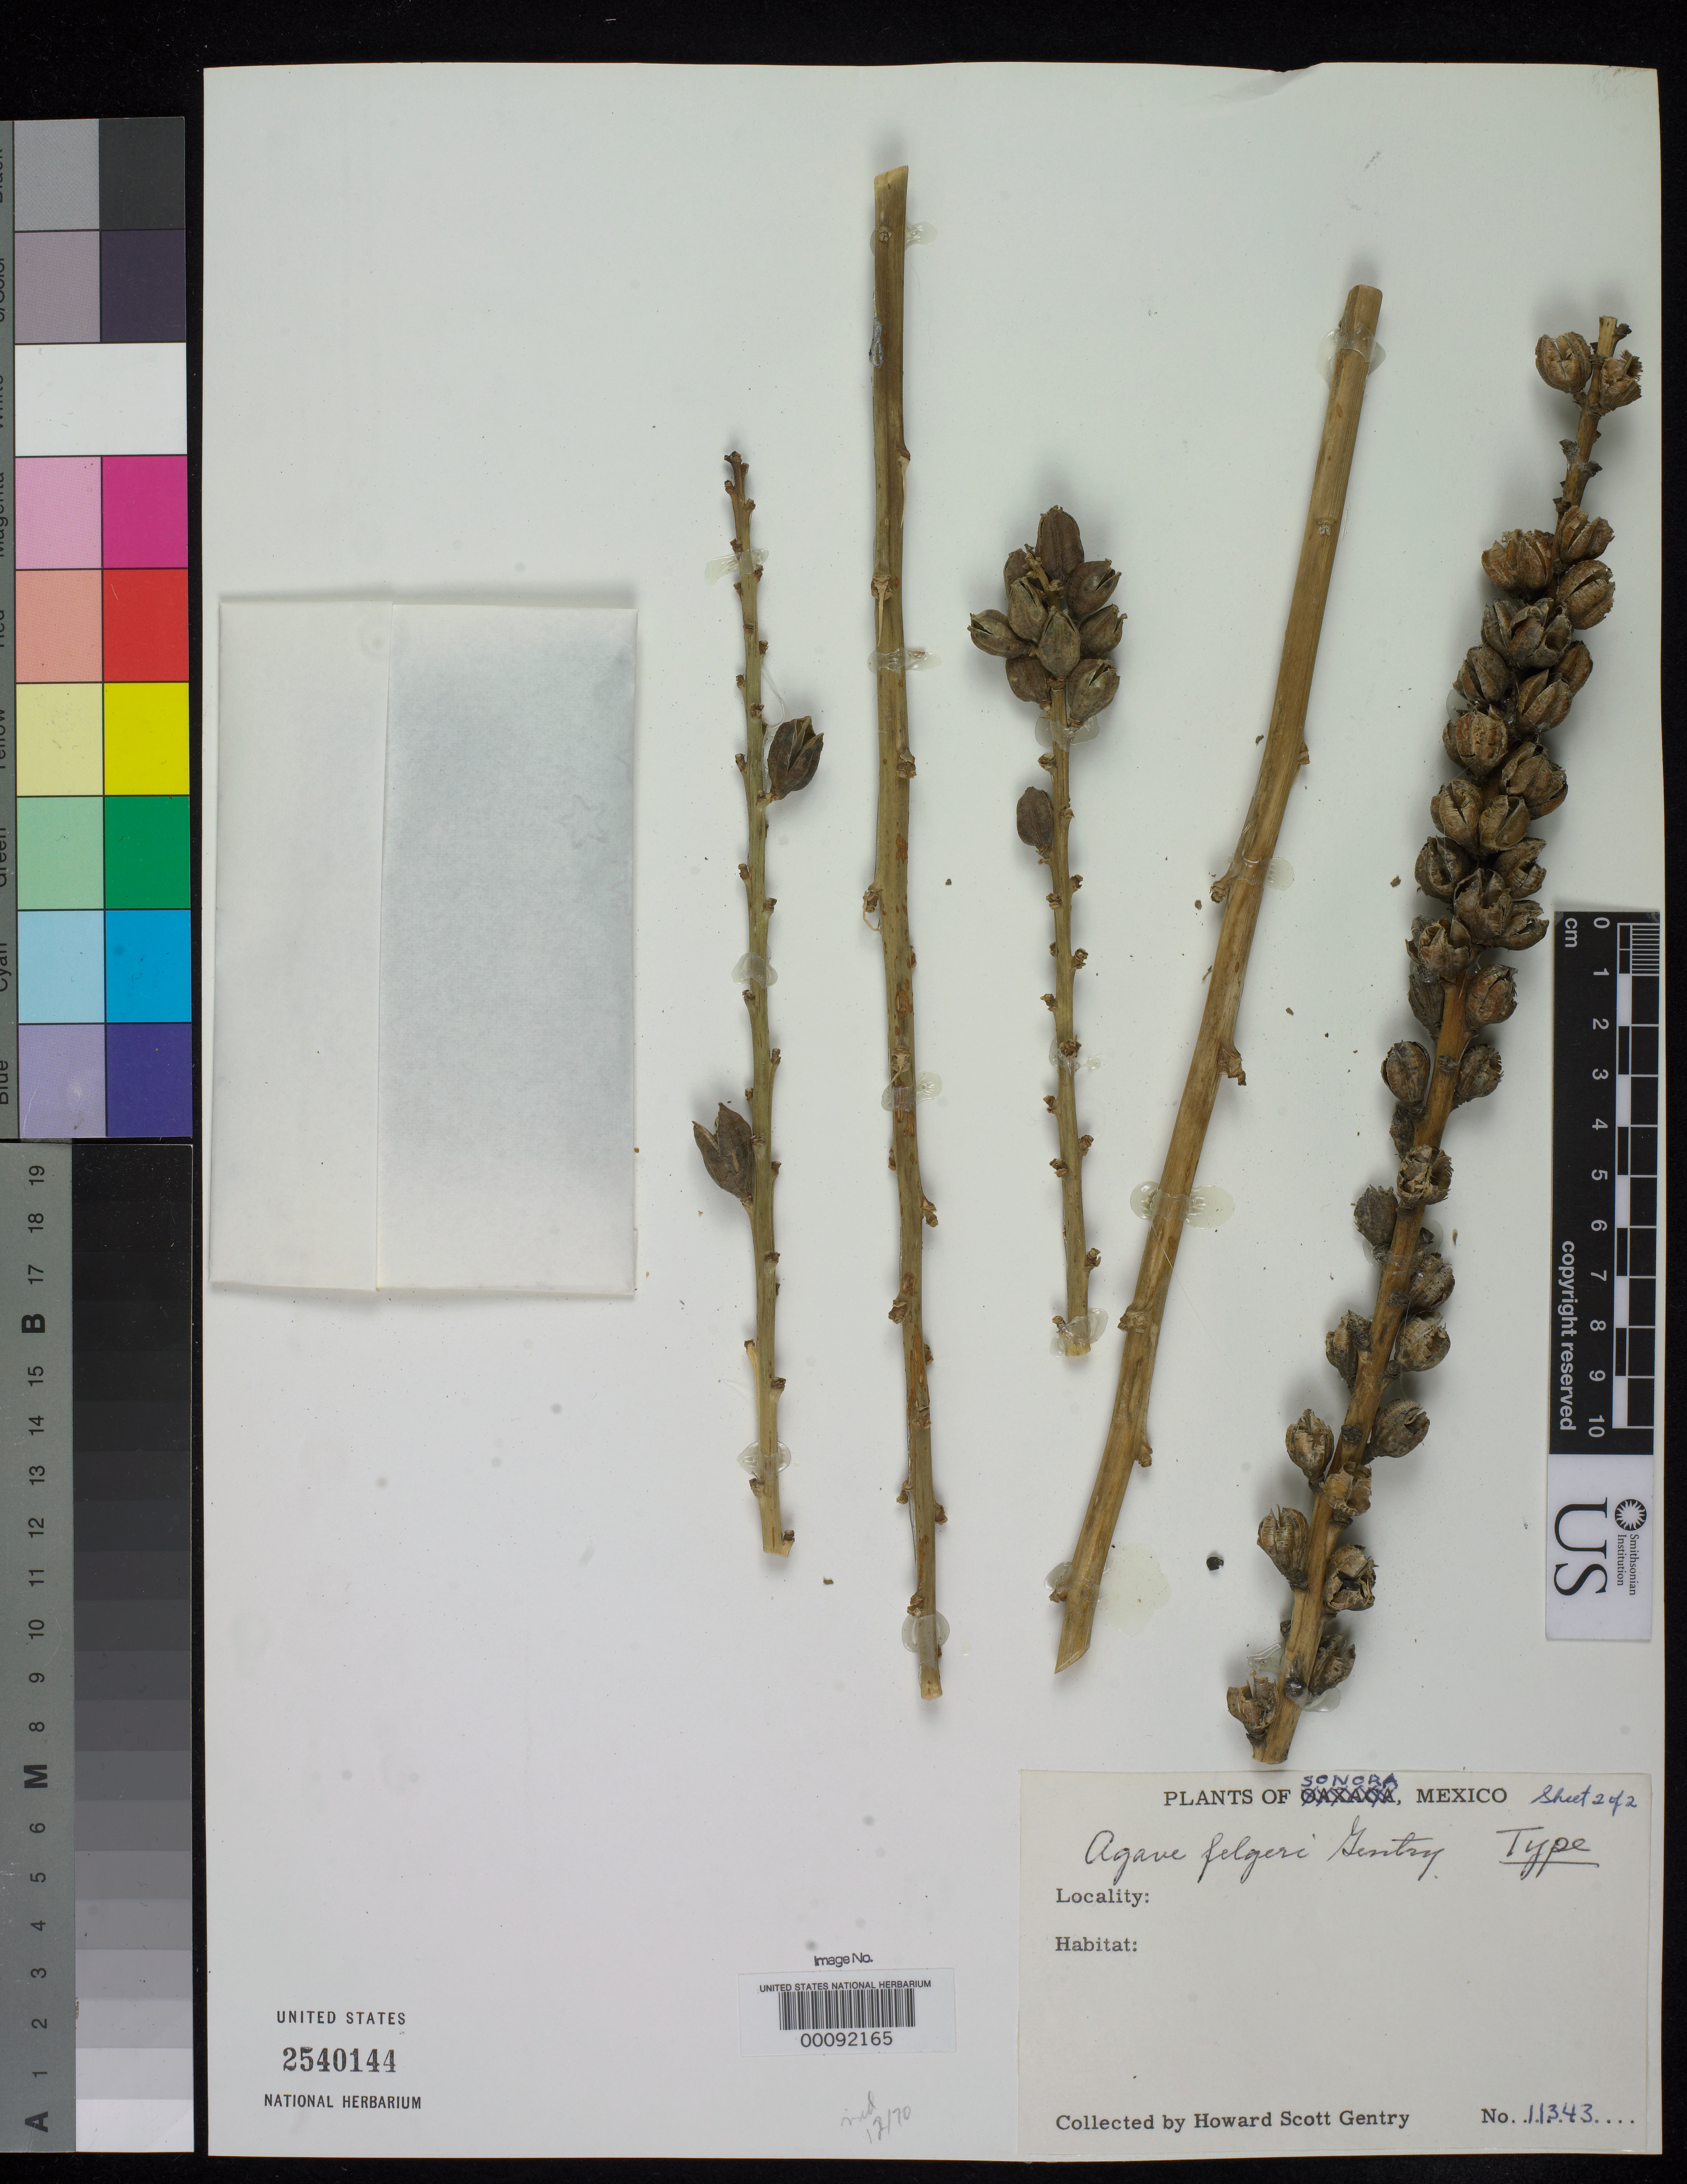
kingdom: Plantae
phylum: Tracheophyta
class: Liliopsida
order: Asparagales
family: Asparagaceae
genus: Agave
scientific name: Agave felgeri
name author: Gentry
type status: Holotype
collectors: H. S. Gentry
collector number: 11343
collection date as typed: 13 Dec 1951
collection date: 1951-12-13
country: Mexico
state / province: Sonora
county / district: Guaymas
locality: Bahia San Carlos.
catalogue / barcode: US 2540144